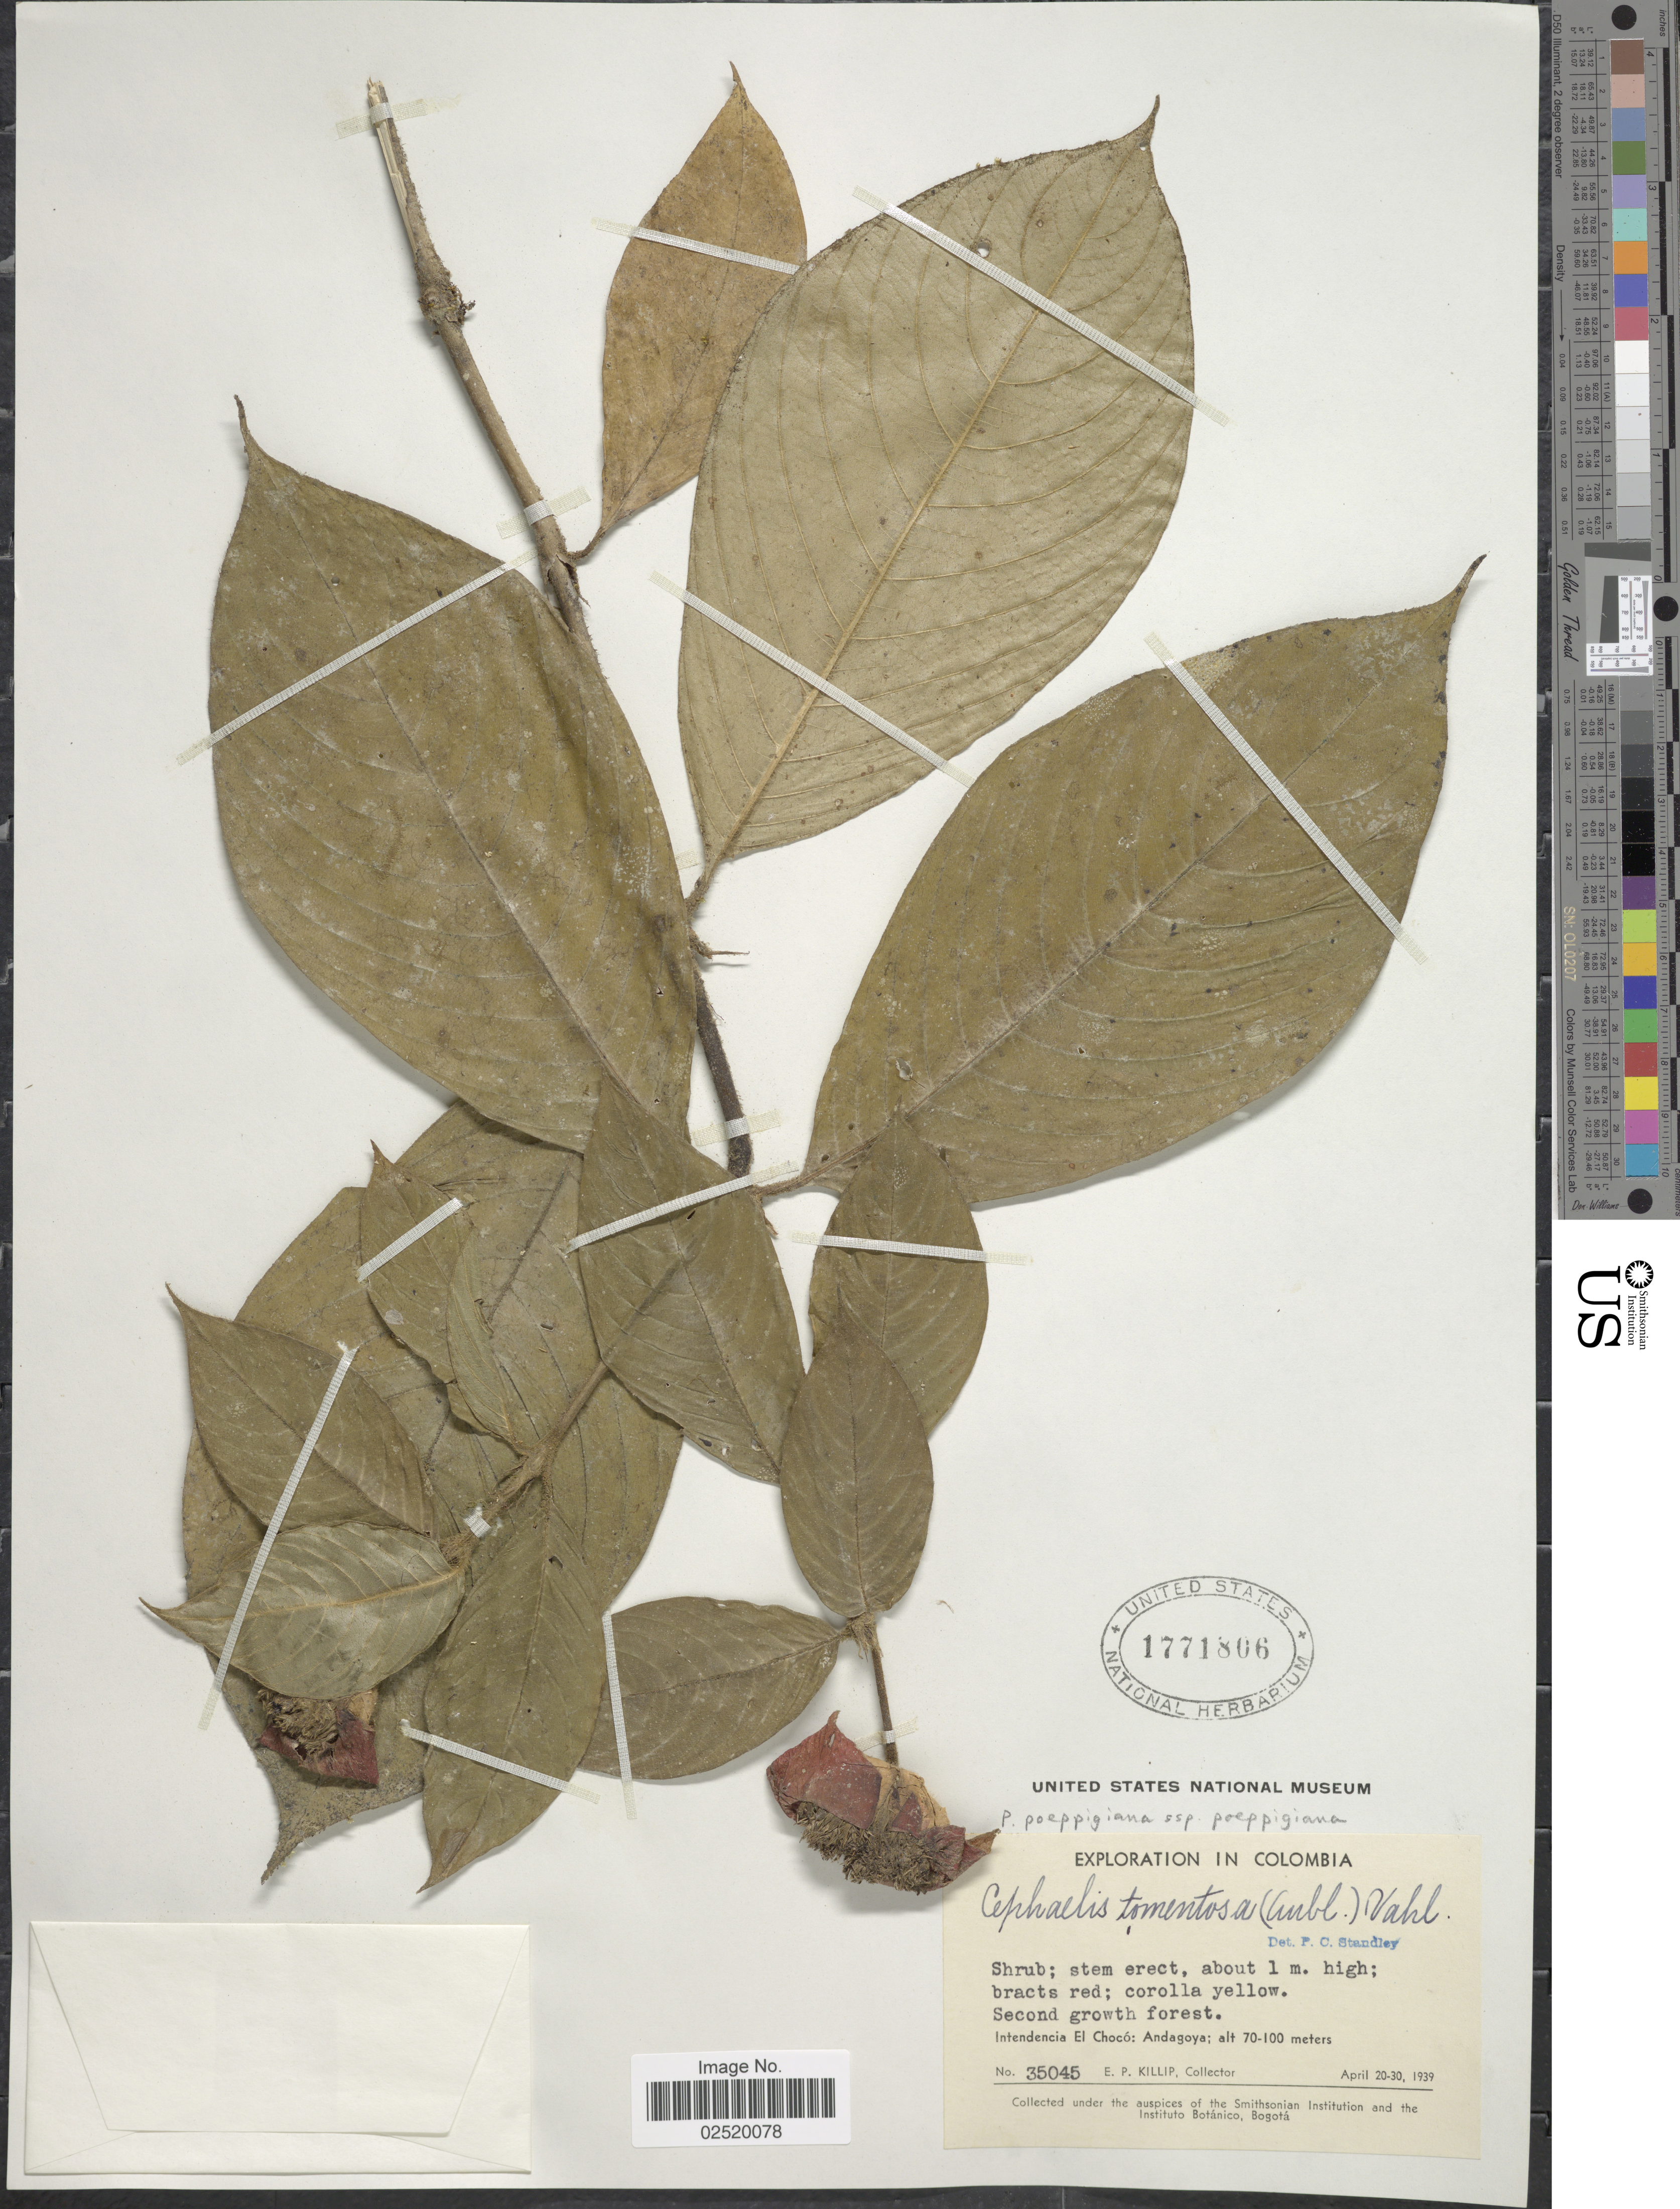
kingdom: Plantae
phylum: Tracheophyta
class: Magnoliopsida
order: Gentianales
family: Rubiaceae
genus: Psychotria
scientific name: Psychotria poeppigiana subsp. poeppigiana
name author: Müll. Arg.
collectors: E. P. Killip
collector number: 35045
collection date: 1939-04-20/1939-04-30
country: Colombia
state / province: Chocó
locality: Intendencia El Choco: Andagoya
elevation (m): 70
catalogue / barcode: US 1771806